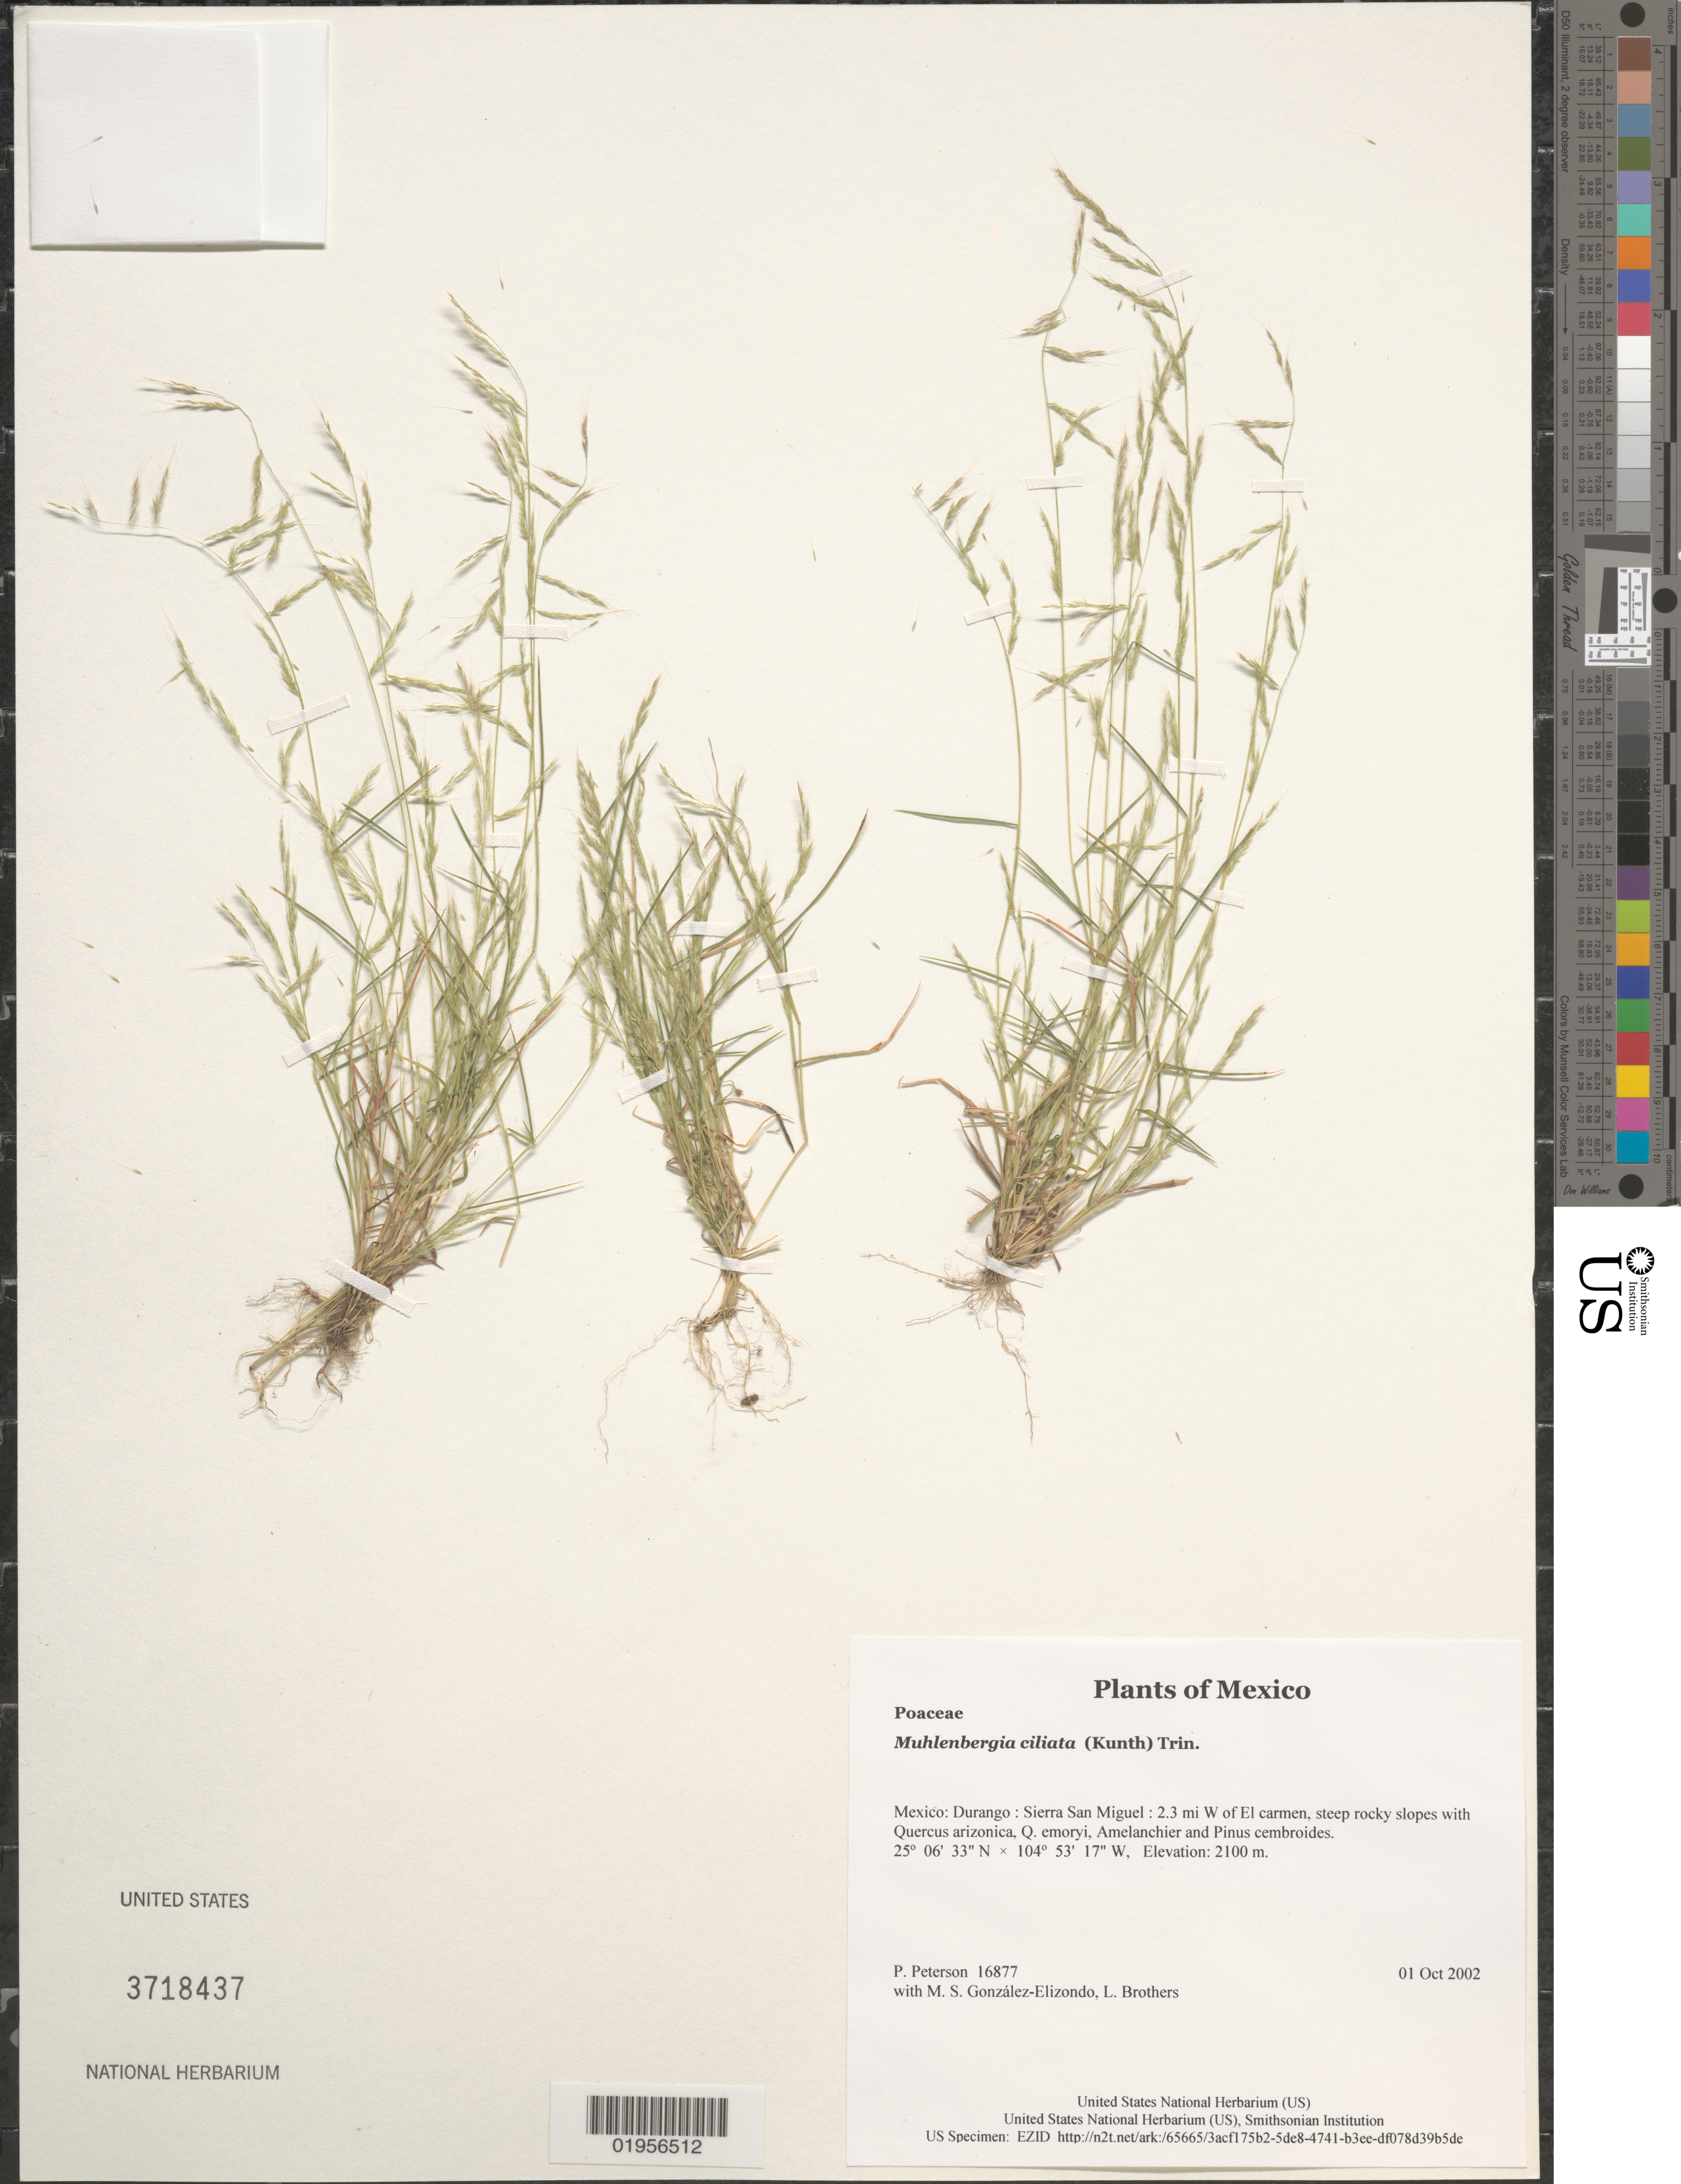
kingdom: Plantae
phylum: Tracheophyta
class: Liliopsida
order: Poales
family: Poaceae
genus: Muhlenbergia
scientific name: Muhlenbergia ciliata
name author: (Kunth) Trin.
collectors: P. M. Peterson, M. S. González-Elizondo & L. E. Brothers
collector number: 16877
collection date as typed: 01 Oct 2002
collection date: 2002-10-01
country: Mexico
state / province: Durango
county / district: Sierra San Miguel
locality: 2.3 mi W of El carmen, steep rocky slopes with Quercus arizonica, Q. emoryi, Amelanchier and Pinus cembroides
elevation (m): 2100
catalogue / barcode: US 3718437